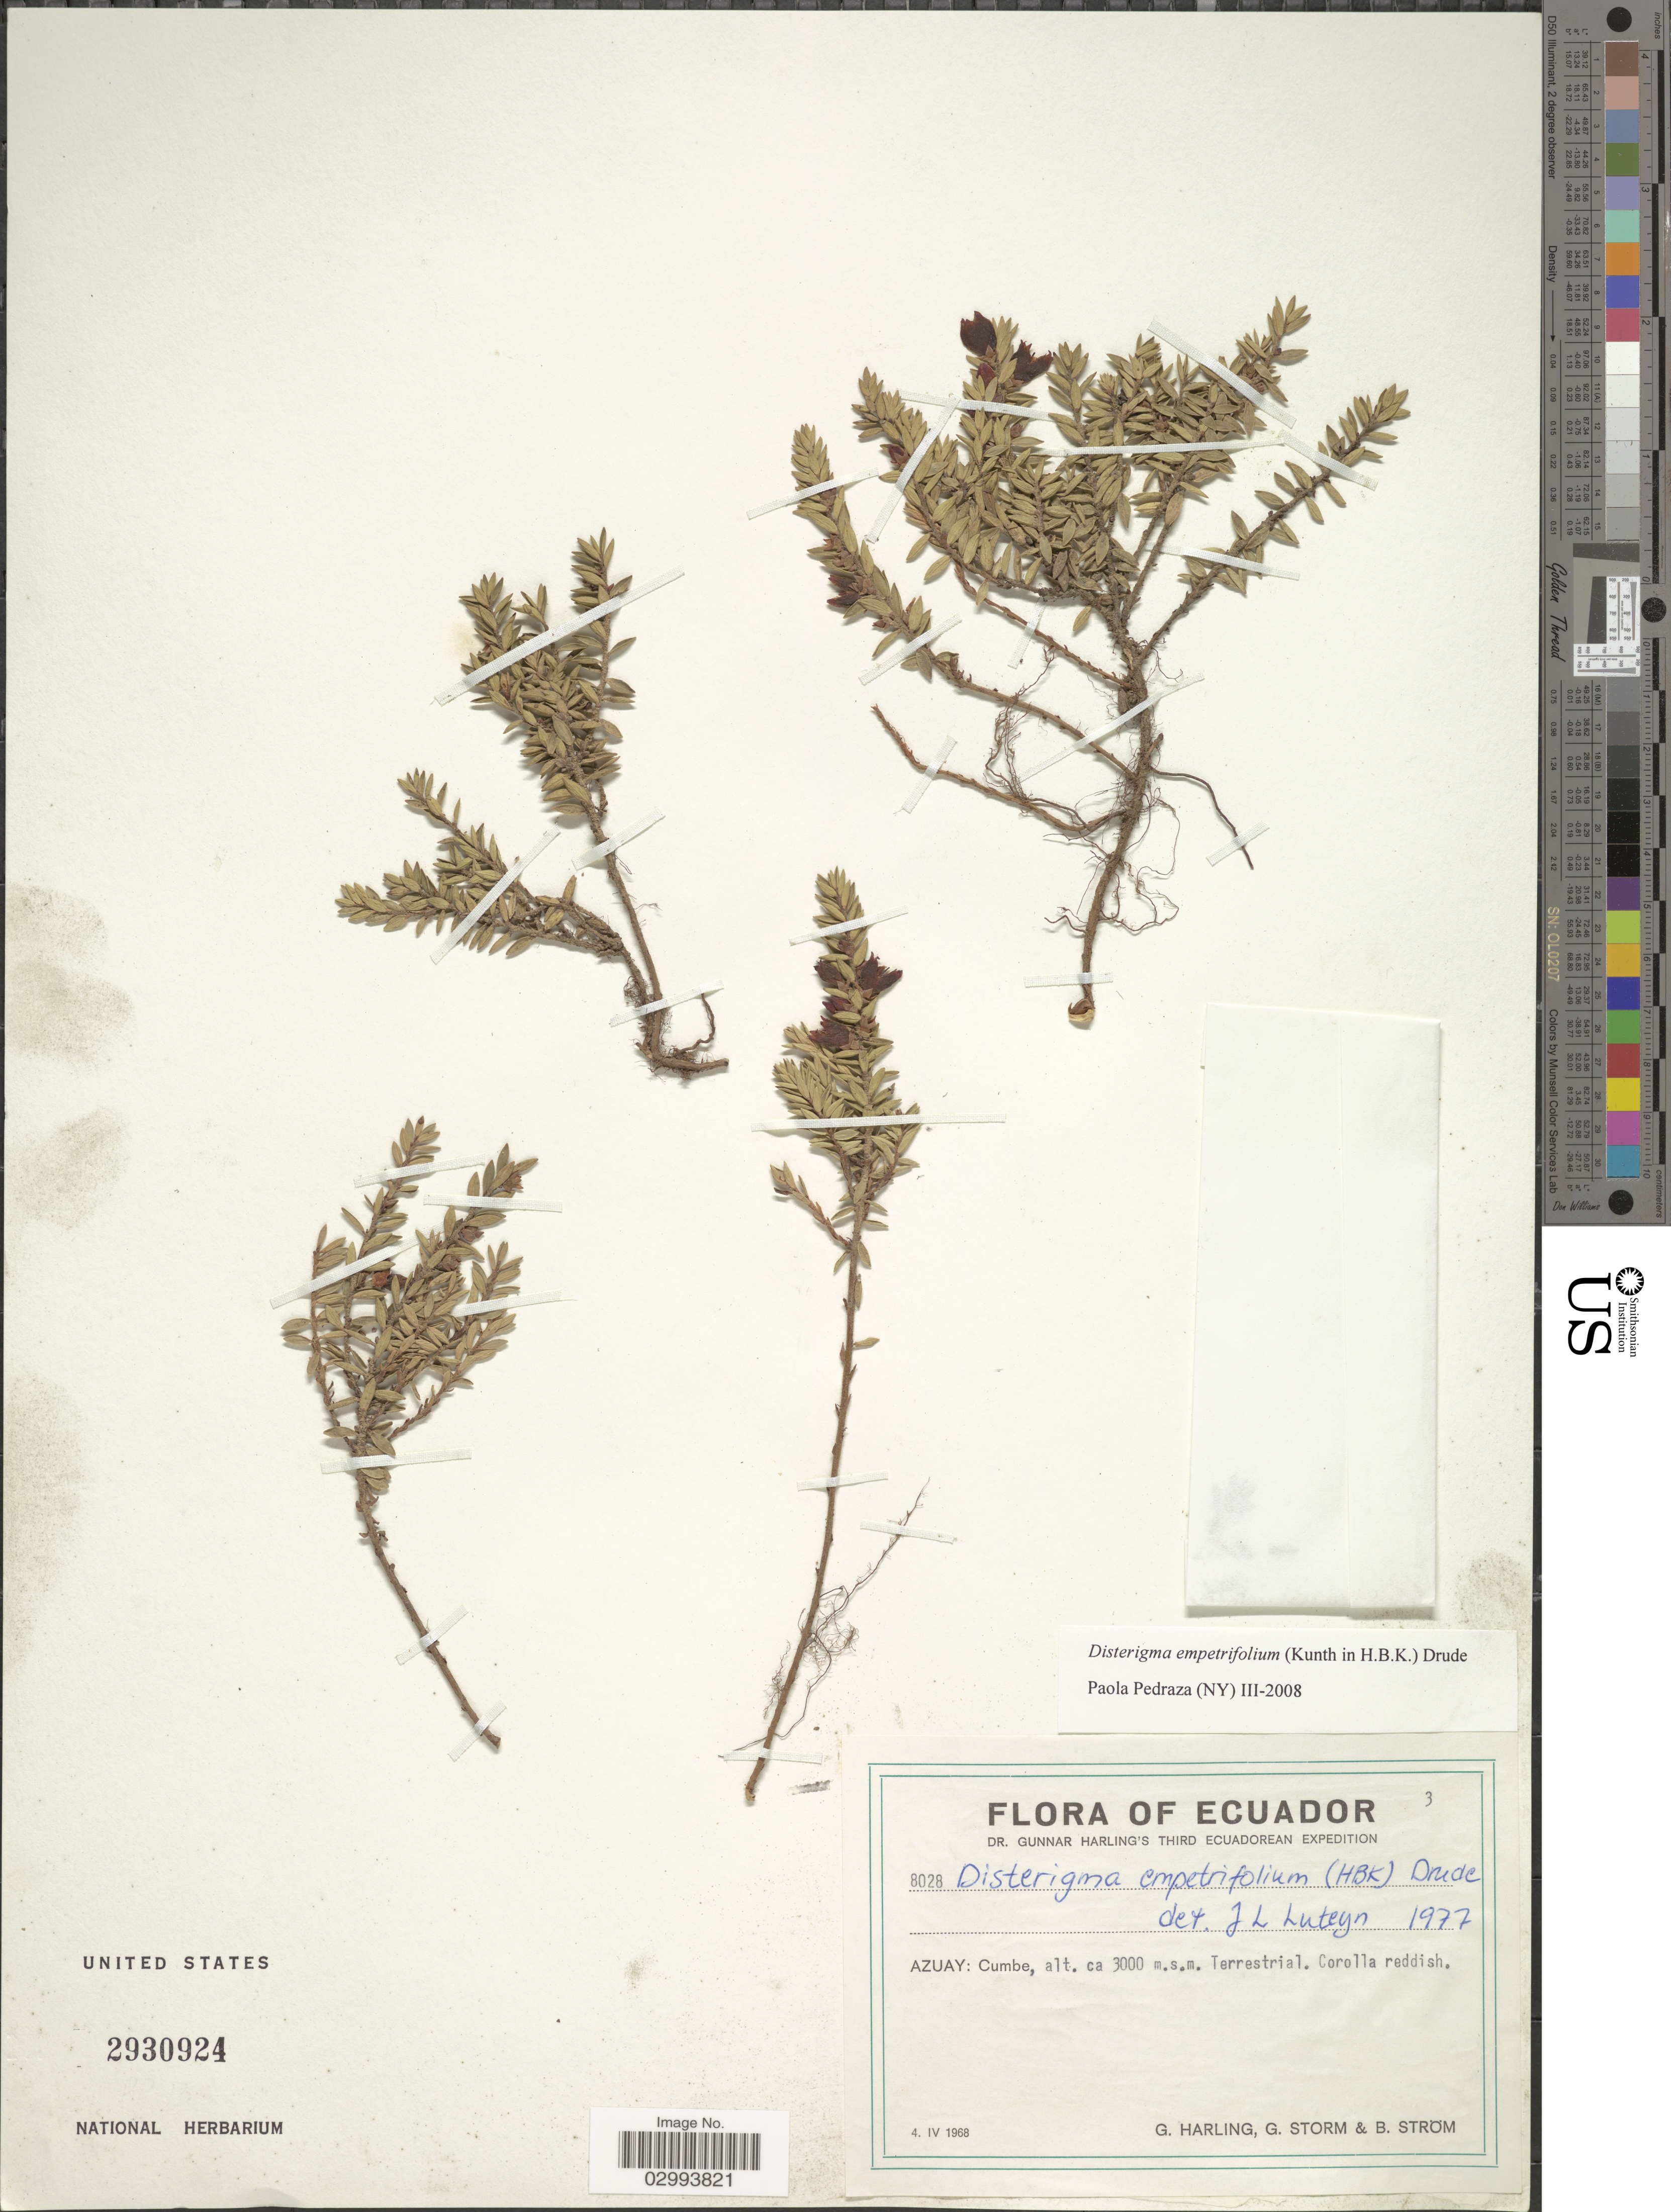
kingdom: Plantae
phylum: Tracheophyta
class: Magnoliopsida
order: Ericales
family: Ericaceae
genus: Disterigma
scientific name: Disterigma empetrifolium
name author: (Kunth) Drude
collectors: G. Harling, G. Storm & B. Ström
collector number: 8028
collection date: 1968-04-04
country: Ecuador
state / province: Azuay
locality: Cumbe.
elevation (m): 3000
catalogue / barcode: US 2930924